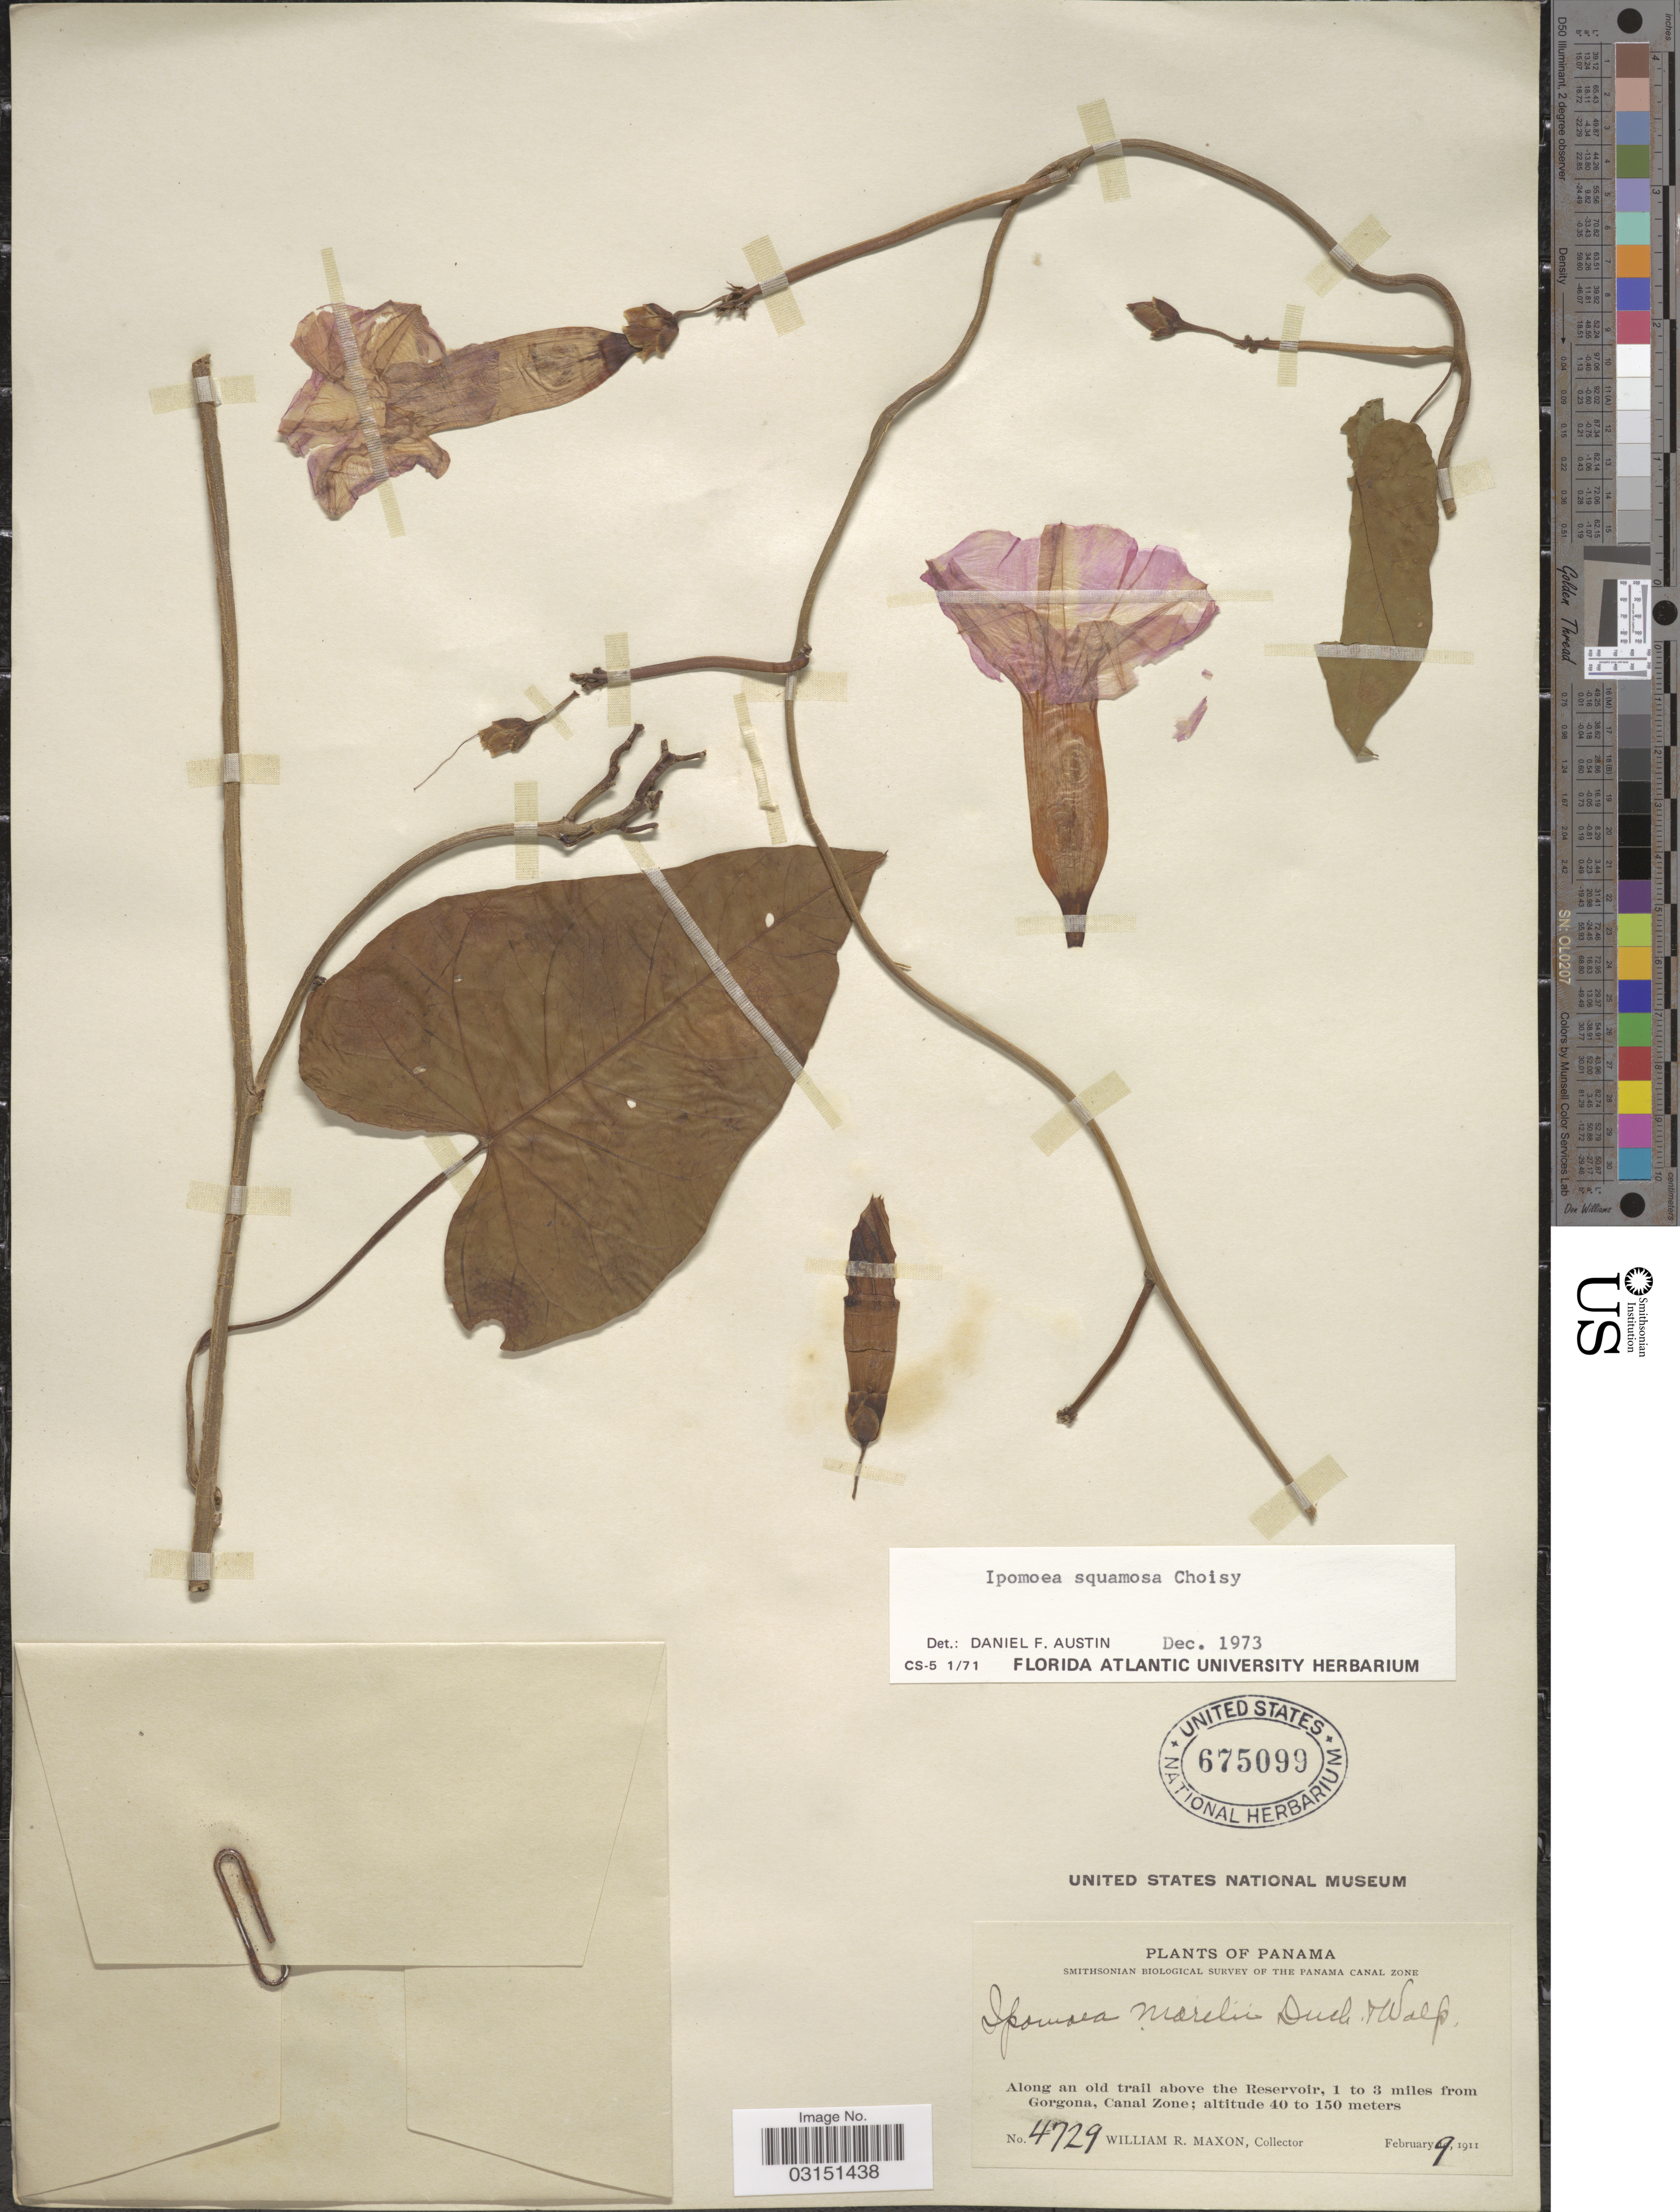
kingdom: Plantae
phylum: Tracheophyta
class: Magnoliopsida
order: Solanales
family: Convolvulaceae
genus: Ipomoea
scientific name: Ipomoea squamosa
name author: Choisy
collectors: W. R. Maxon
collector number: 4729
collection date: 1911-02-09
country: Panama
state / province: Colón / Panamá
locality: Along an old trail above the Reservoir, 1 to 3 miles from Gorgona, Canal Zone.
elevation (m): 40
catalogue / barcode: US 675099